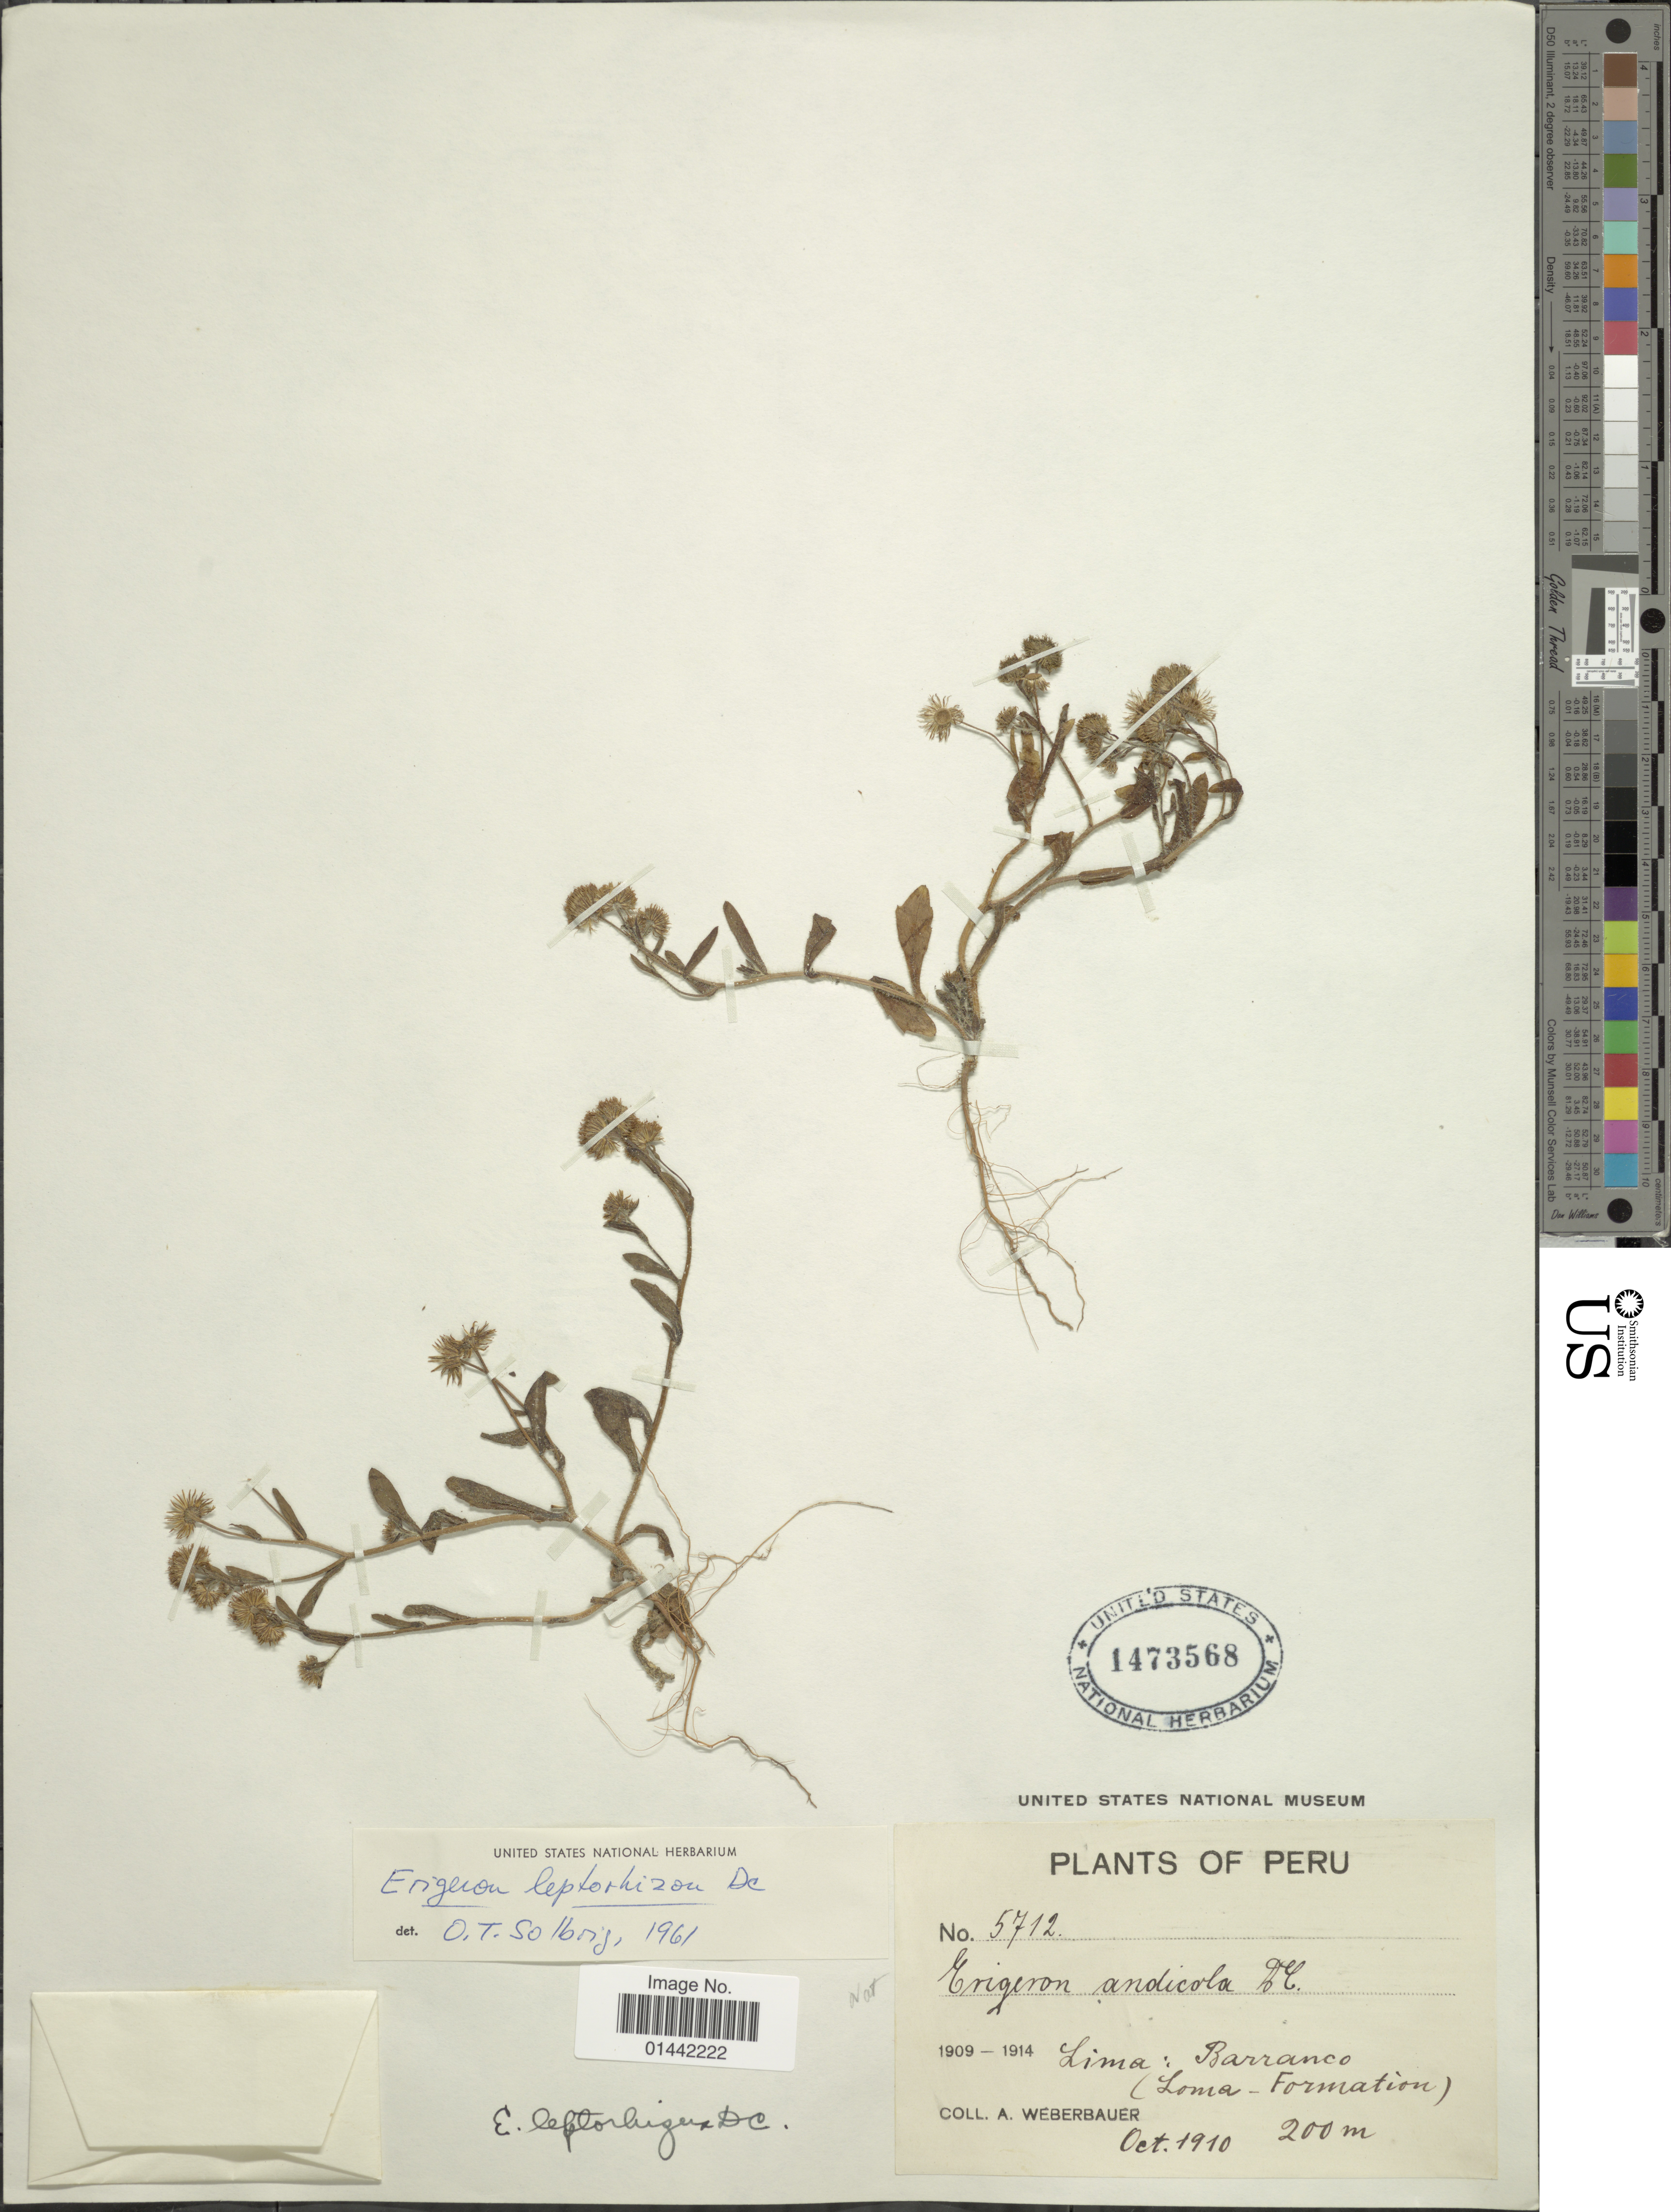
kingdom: Plantae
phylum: Tracheophyta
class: Magnoliopsida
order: Asterales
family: Asteraceae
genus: Erigeron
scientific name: Erigeron leptorhizon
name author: DC.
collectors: A. Weberbauer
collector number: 5712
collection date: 1910-10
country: Peru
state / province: Lima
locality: Barranco (Loma-Formation)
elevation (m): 200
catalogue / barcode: US 1473568